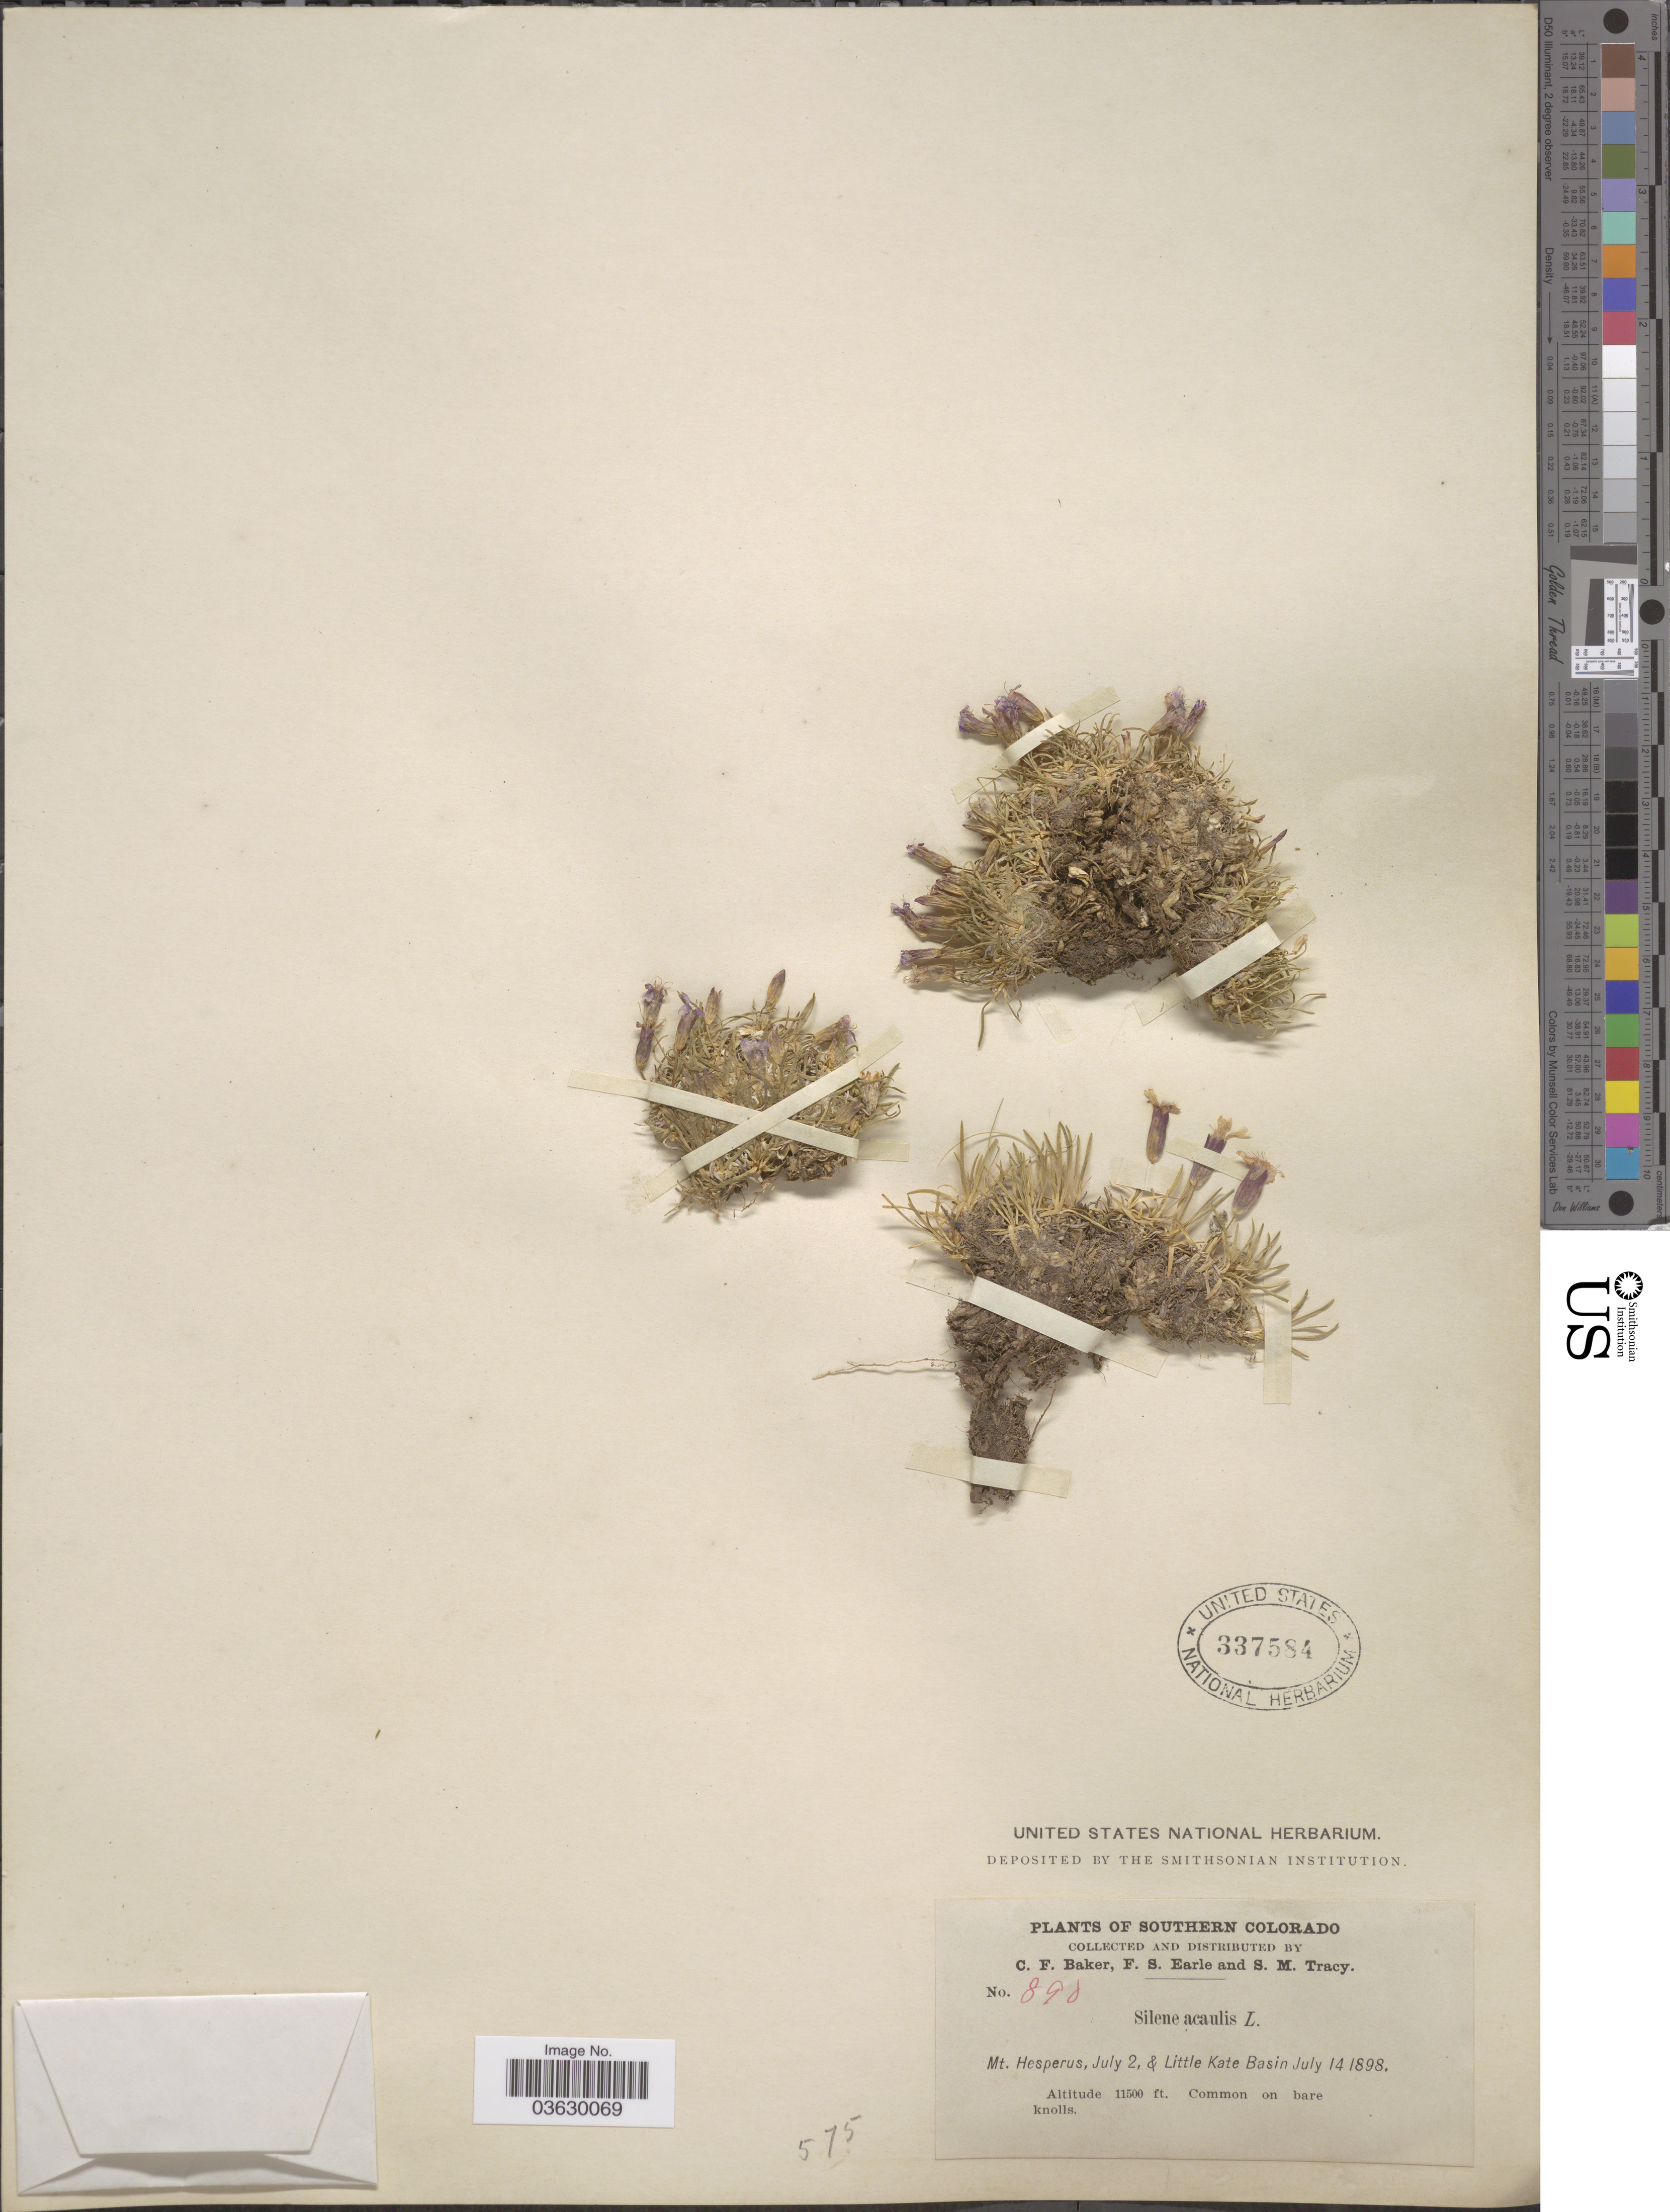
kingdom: Plantae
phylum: Tracheophyta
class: Magnoliopsida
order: Caryophyllales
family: Caryophyllaceae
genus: Silene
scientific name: Silene acaulis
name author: (L.) Jacq.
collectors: C. F. Baker, F. S. Earle & S. M. Tracy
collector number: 890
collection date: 1898-07-02/1898-07-14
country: United States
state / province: Colorado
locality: Southern Colorado. Mt. Hesperus & Little Kate Basin.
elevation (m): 3505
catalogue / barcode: US 337584